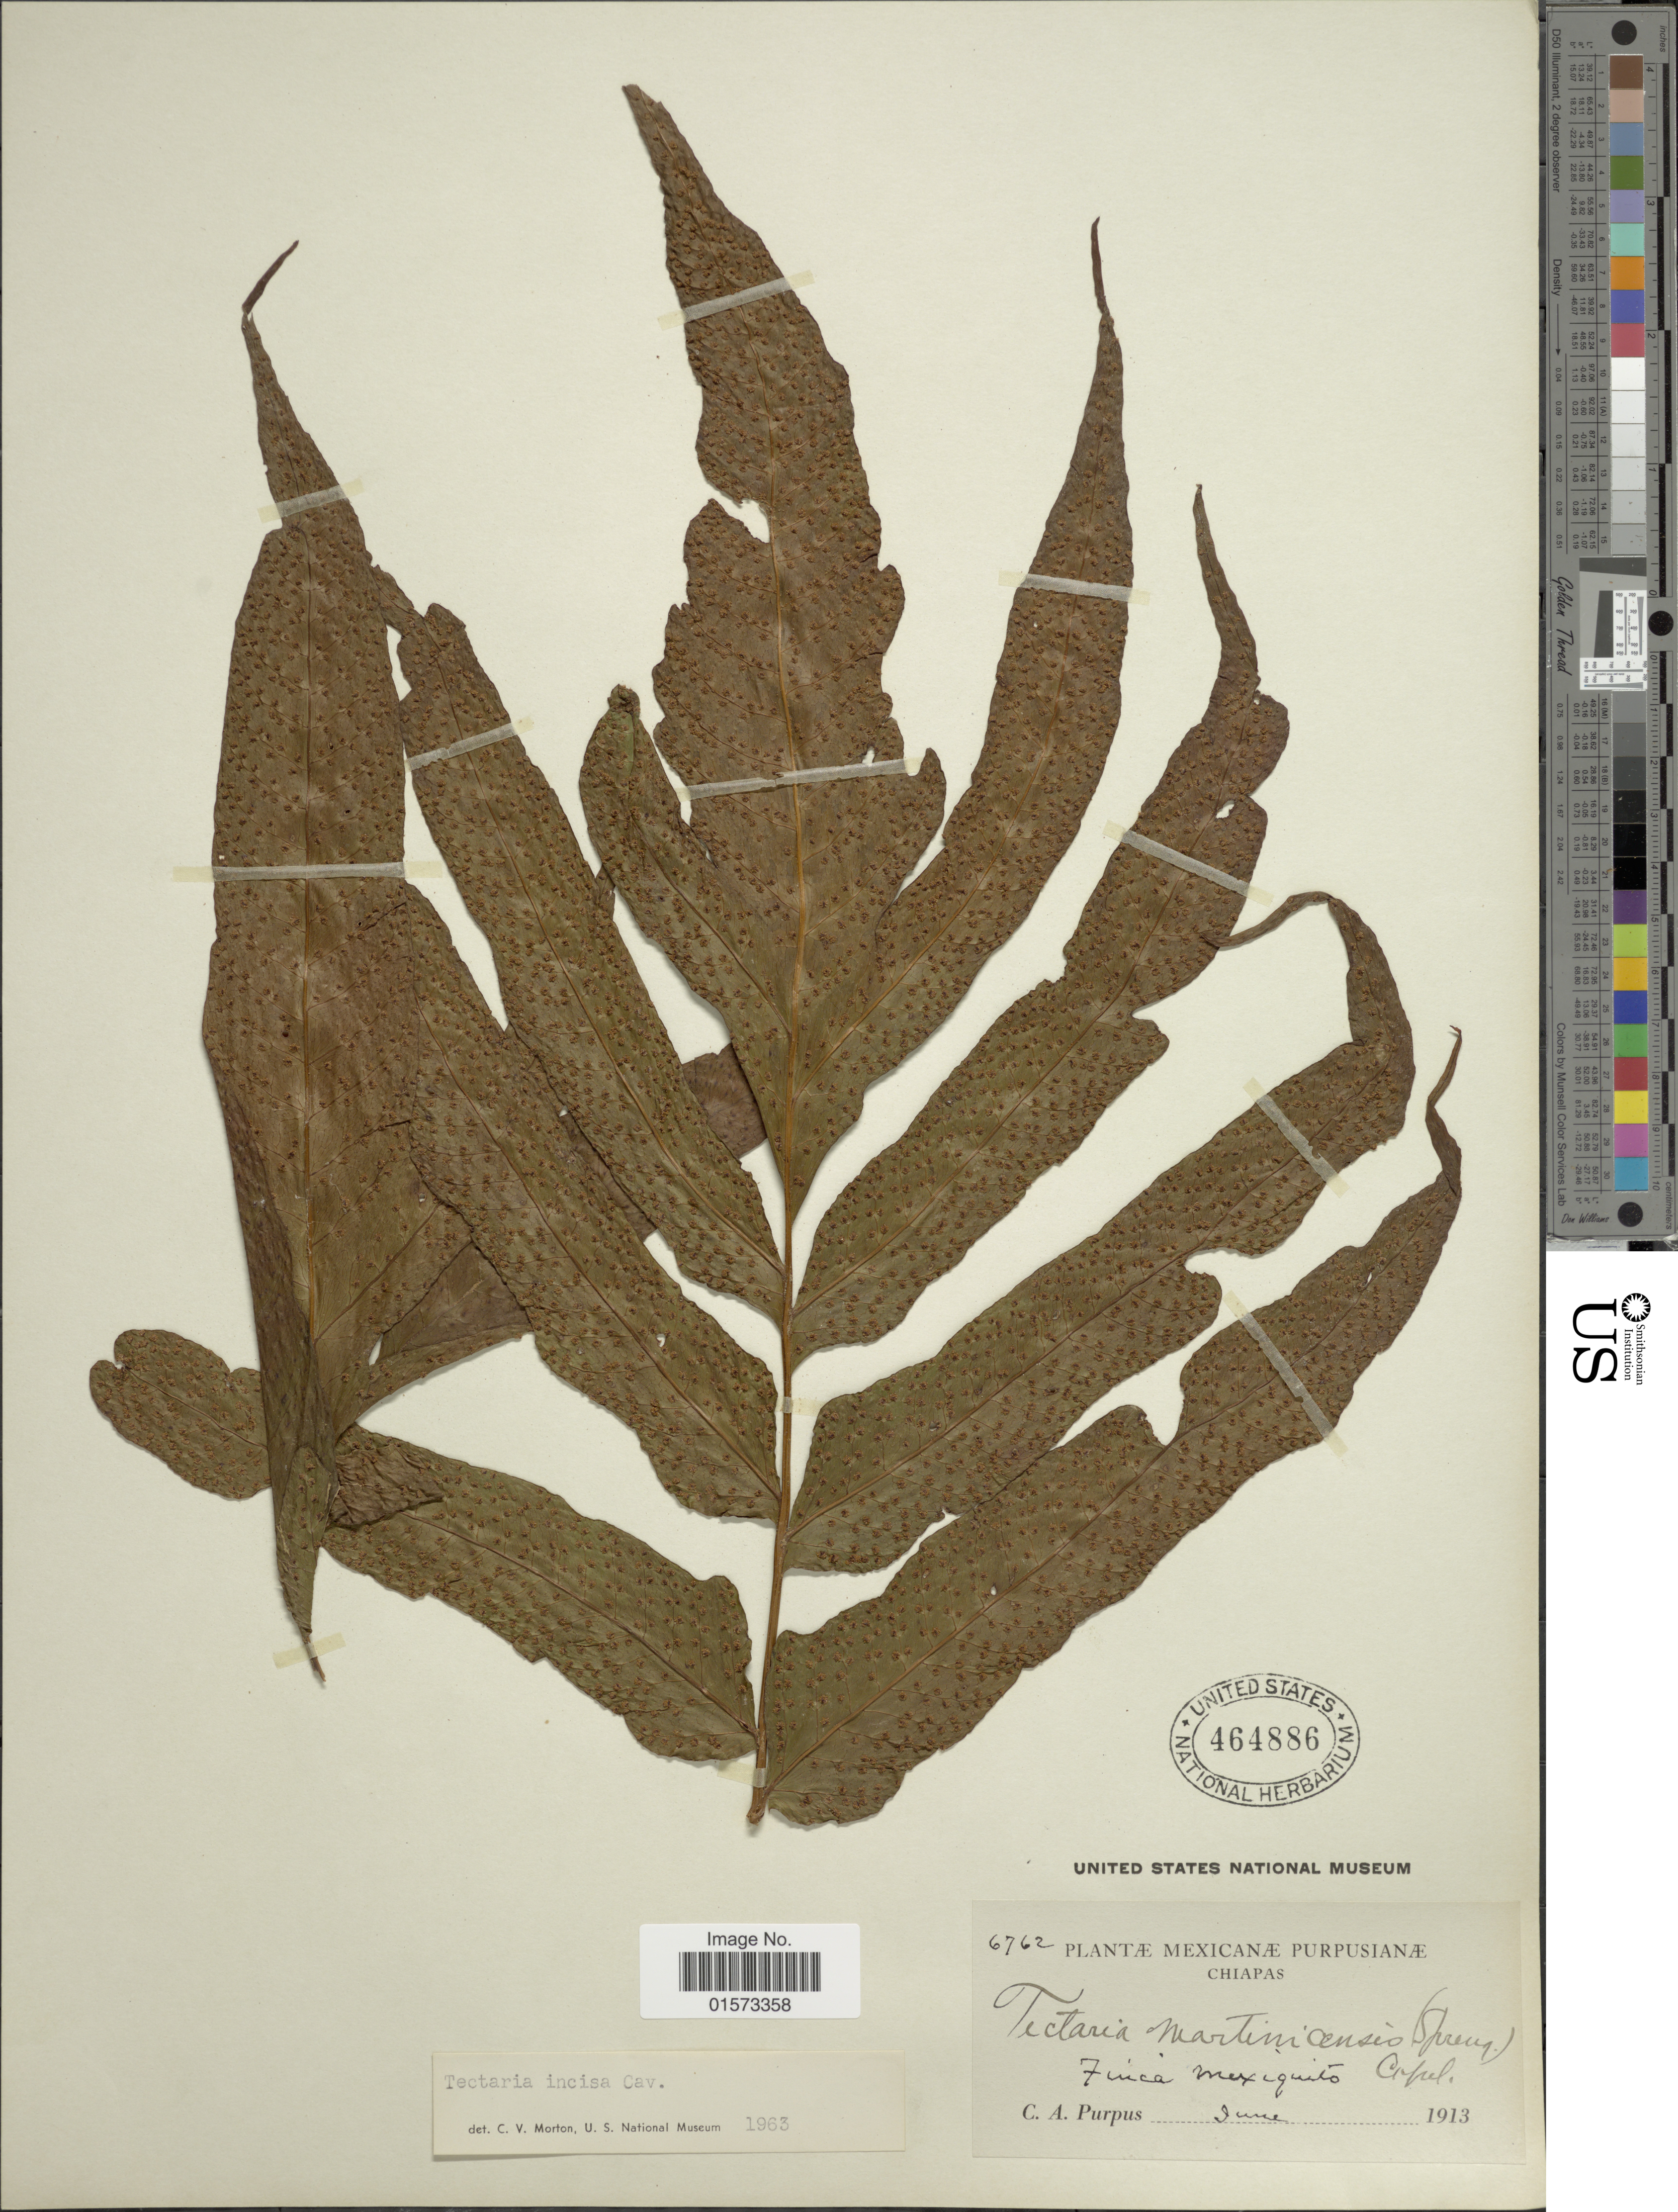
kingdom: Plantae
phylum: Tracheophyta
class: Polypodiopsida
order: Polypodiales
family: Tectariaceae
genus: Tectaria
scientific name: Tectaria incisa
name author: Cav.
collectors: C. A. Purpus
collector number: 6762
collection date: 1913-06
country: Mexico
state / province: Chiapas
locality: Finca Mexiquino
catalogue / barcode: US 464886